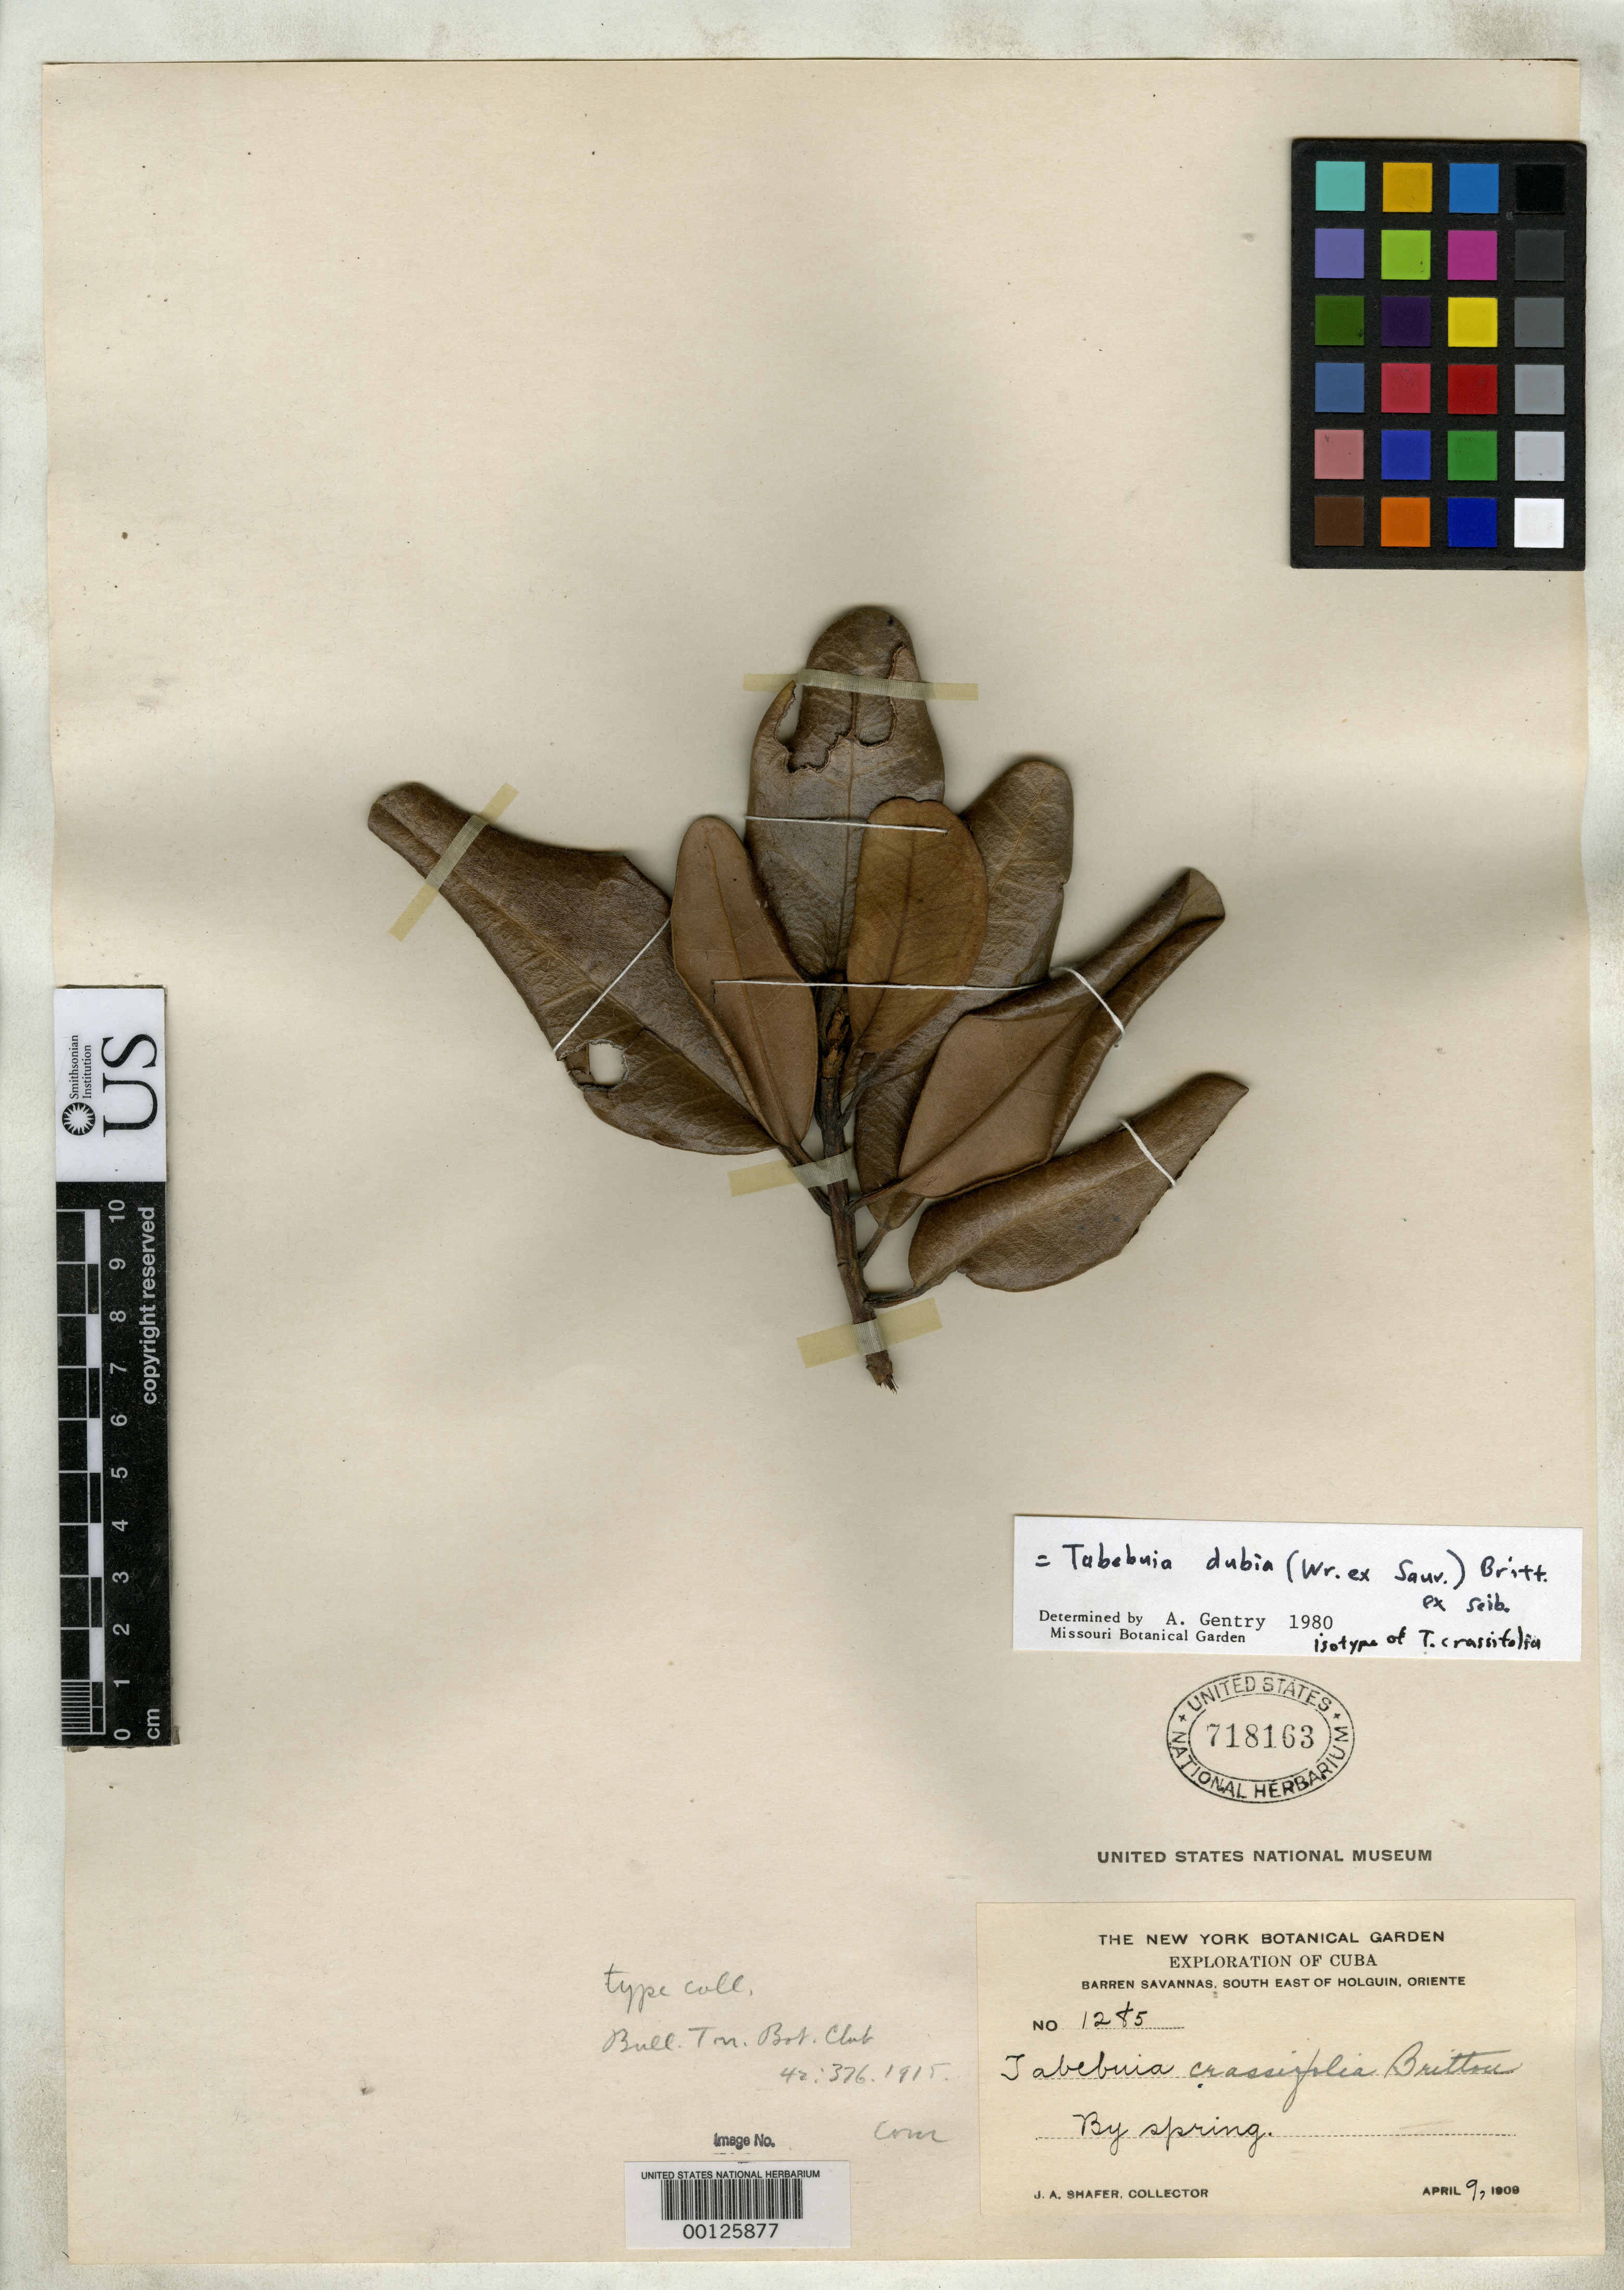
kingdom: Plantae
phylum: Tracheophyta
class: Magnoliopsida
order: Lamiales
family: Bignoniaceae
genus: Tabebuia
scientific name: Tabebuia crassifolia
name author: Britton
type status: Isotype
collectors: J. A. Shafer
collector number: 1285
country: Cuba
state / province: Oriente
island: Greater Antilles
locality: Holguin.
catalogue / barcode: US 718163